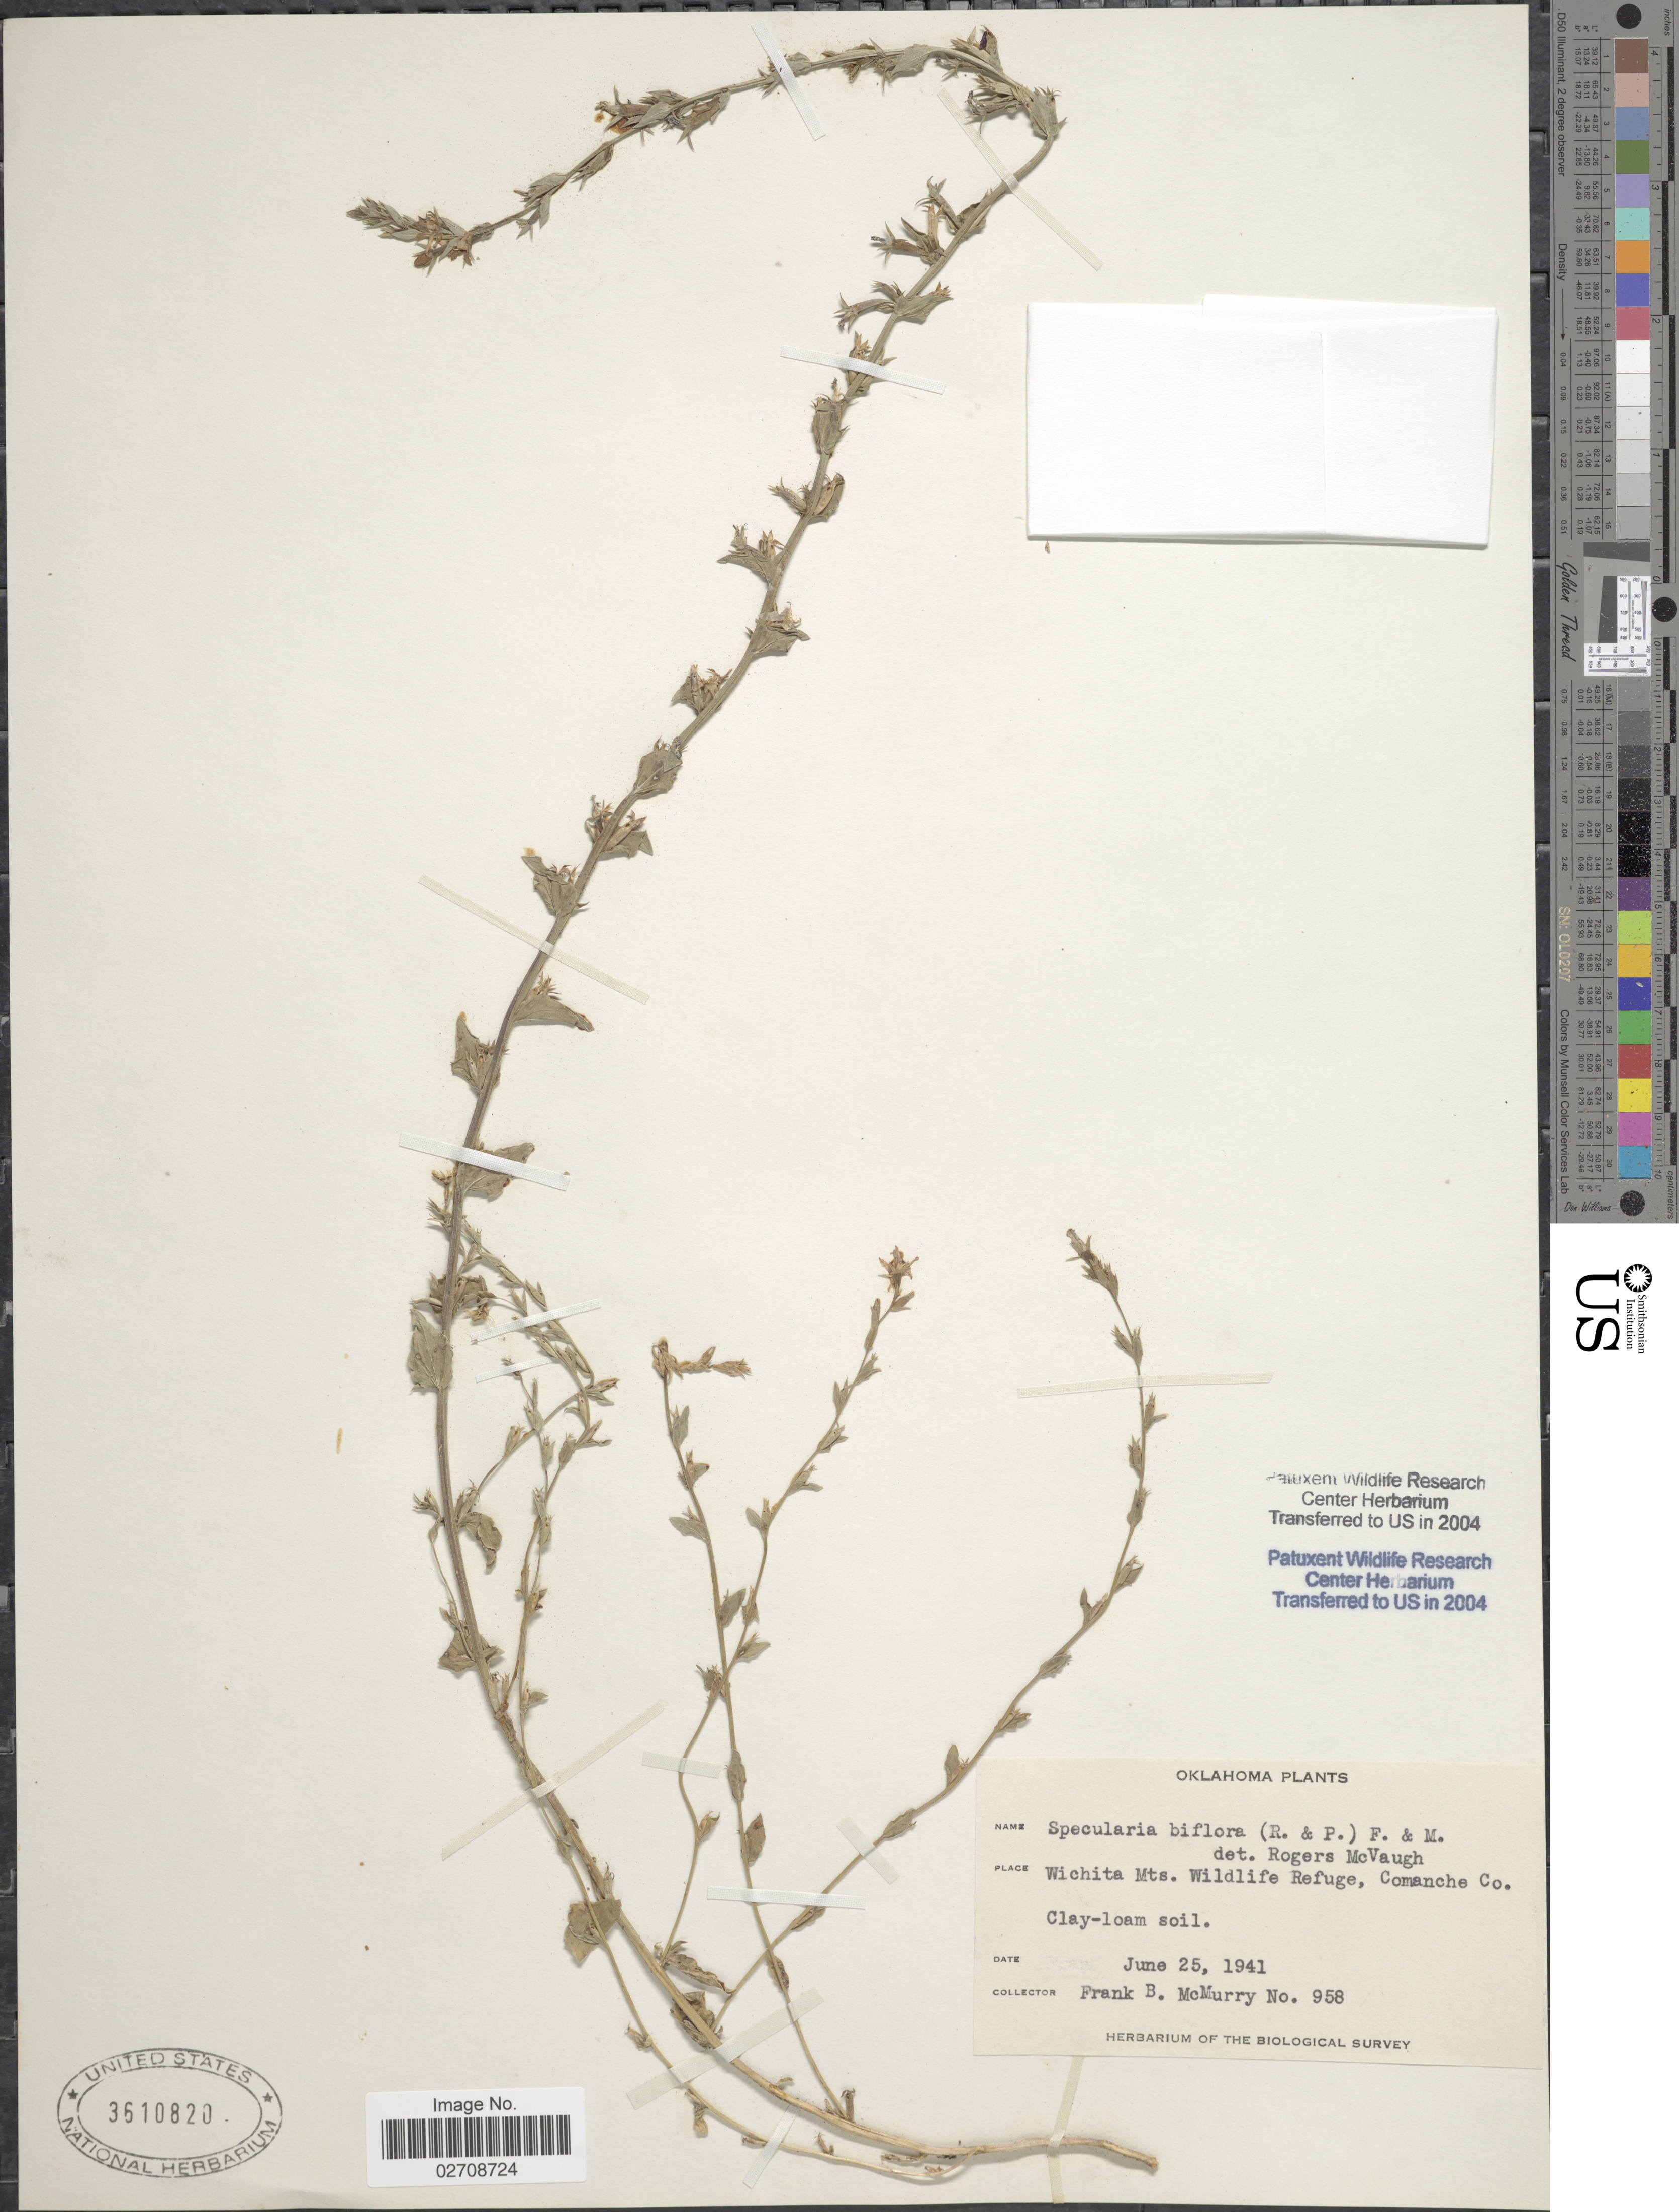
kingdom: Plantae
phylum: Tracheophyta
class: Magnoliopsida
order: Asterales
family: Campanulaceae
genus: Triodanis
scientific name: Triodanis biflora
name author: (Ruiz & Pav.) Greene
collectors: F. B. McMurry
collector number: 958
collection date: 1941-06-25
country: United States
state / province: Oklahoma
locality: Wichita Mts., Wildlife Refuge, Comanche Co.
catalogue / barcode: US 3610820